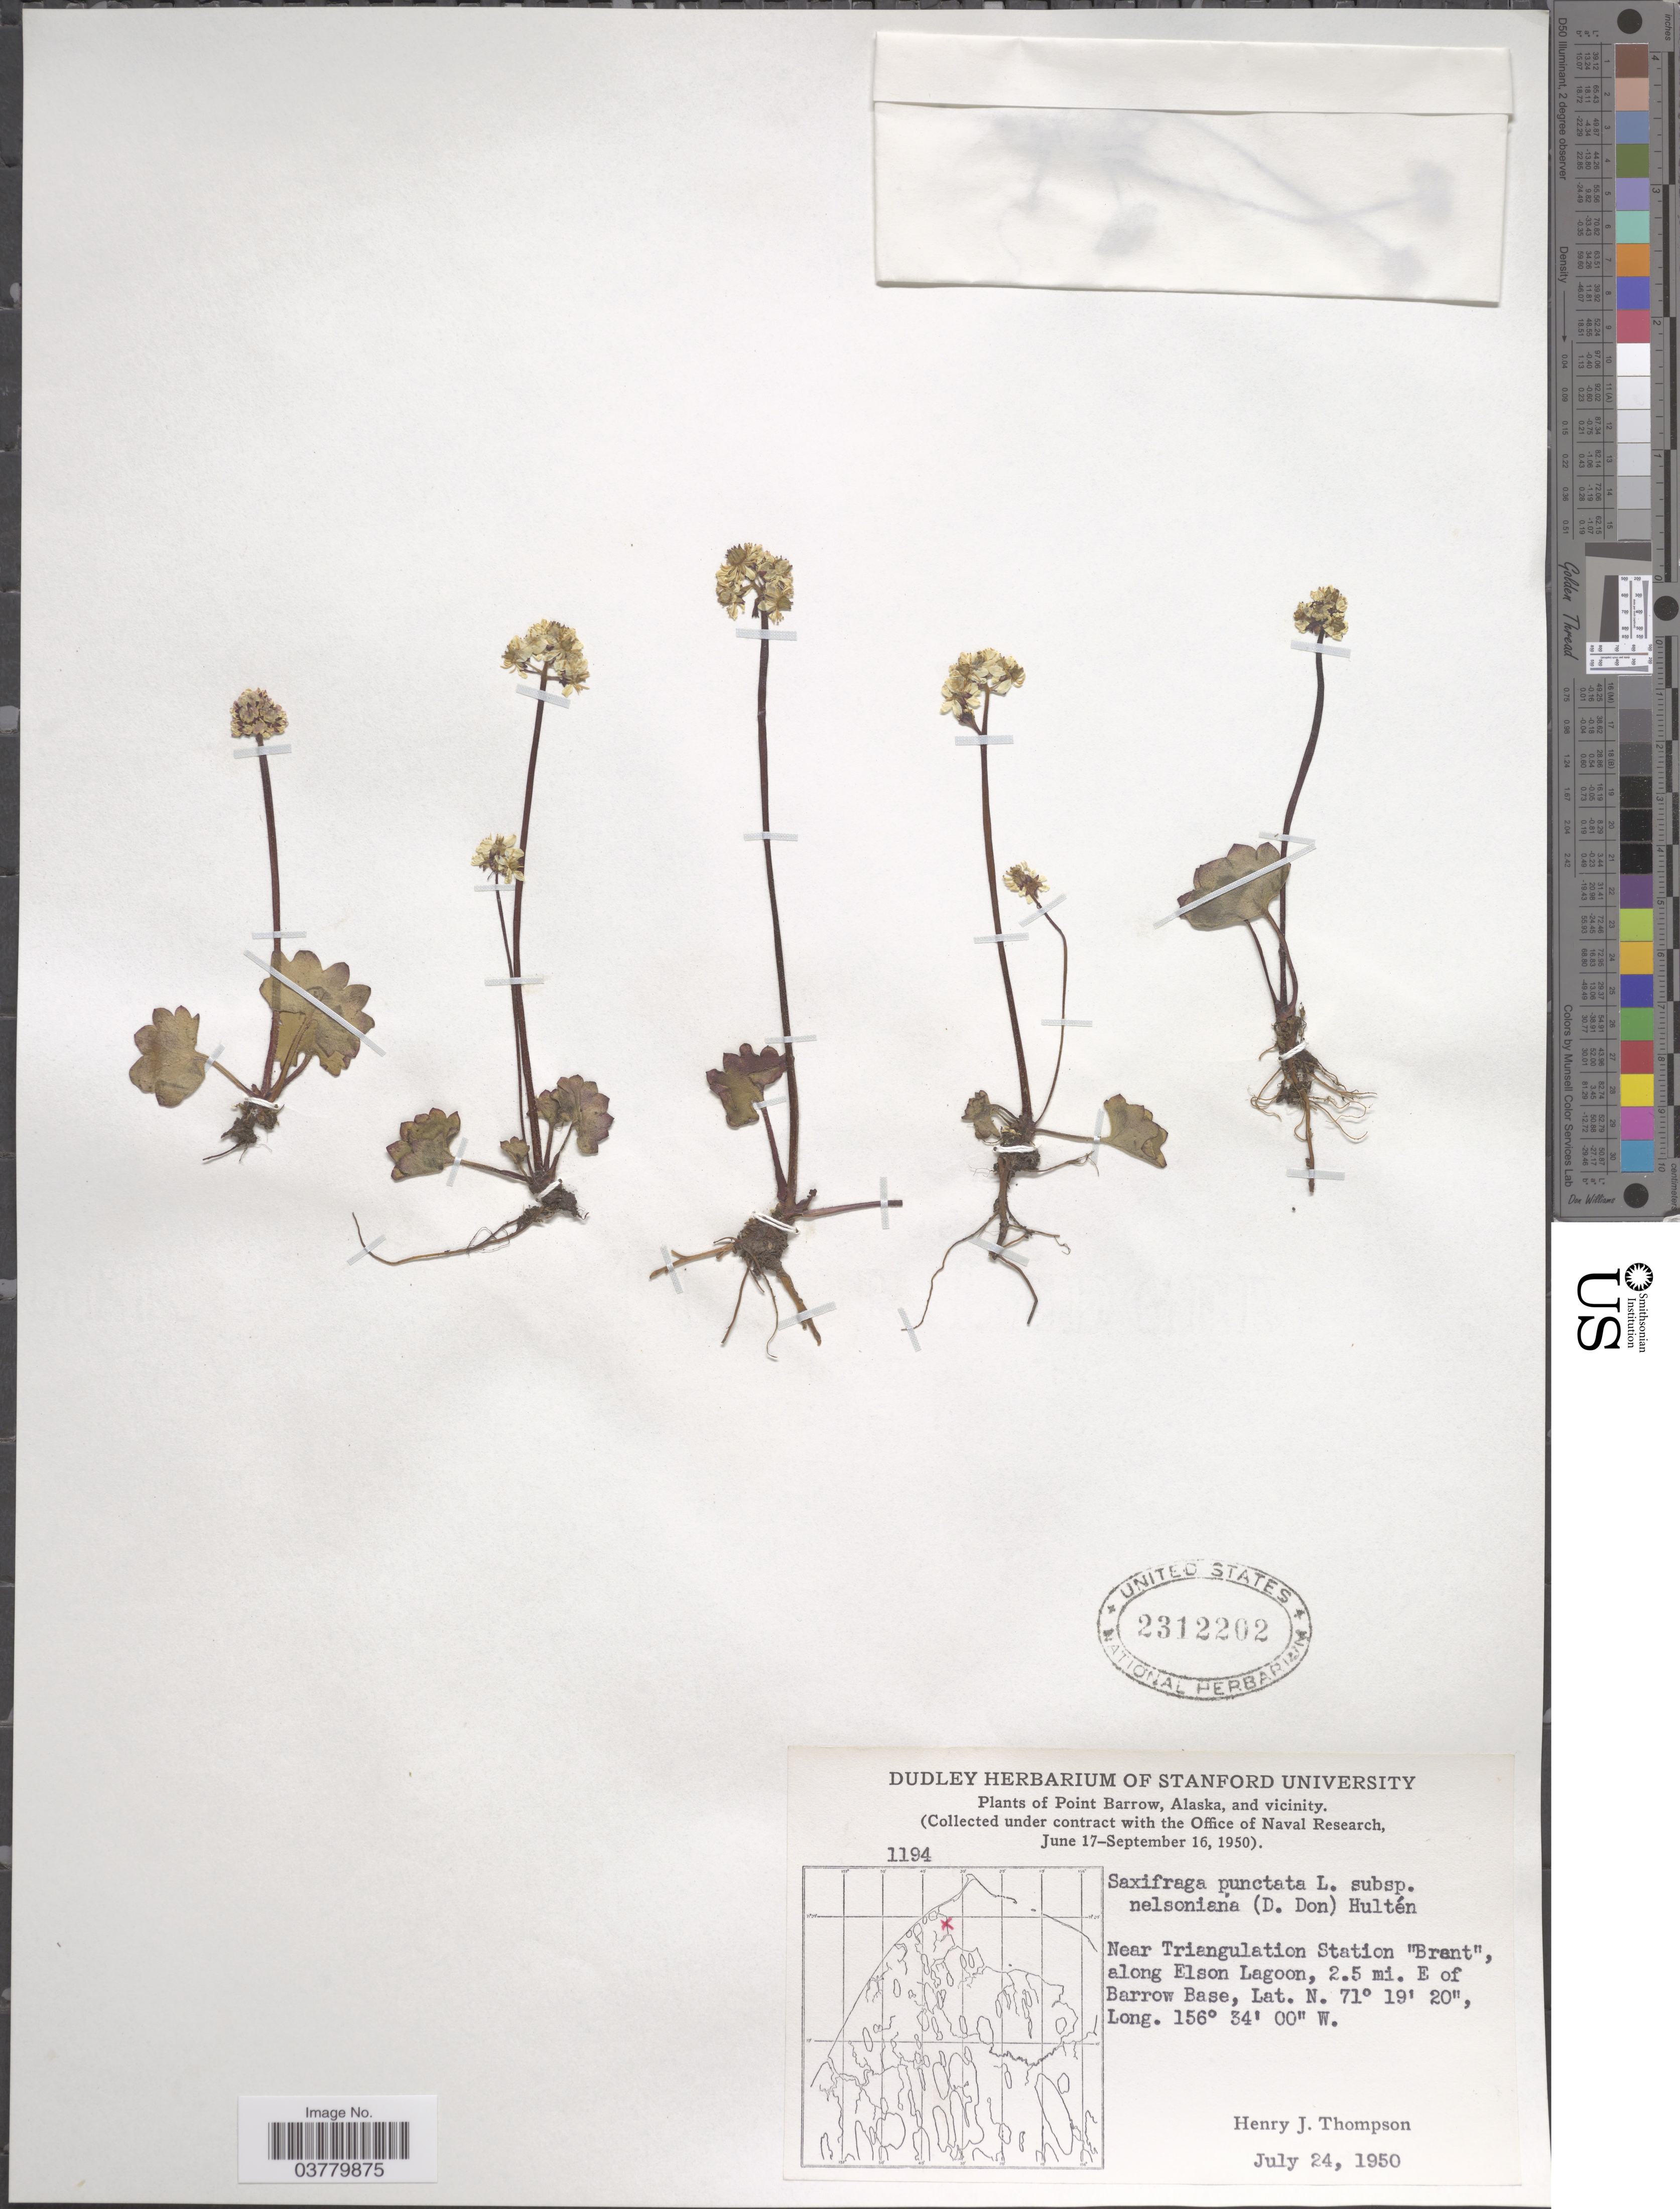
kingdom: Plantae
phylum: Tracheophyta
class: Magnoliopsida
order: Saxifragales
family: Saxifragaceae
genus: Micranthes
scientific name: Micranthes nelsoniana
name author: (D. Don) Small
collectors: H. J. Thompson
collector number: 1194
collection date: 1950-07-24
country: United States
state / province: Alaska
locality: Point Barrow, Alaska, and vicinity. Near Triangulation Station "Brant", along Elson Lagoon, 2.5 mi. E of Barrow Base.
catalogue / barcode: US 2312202